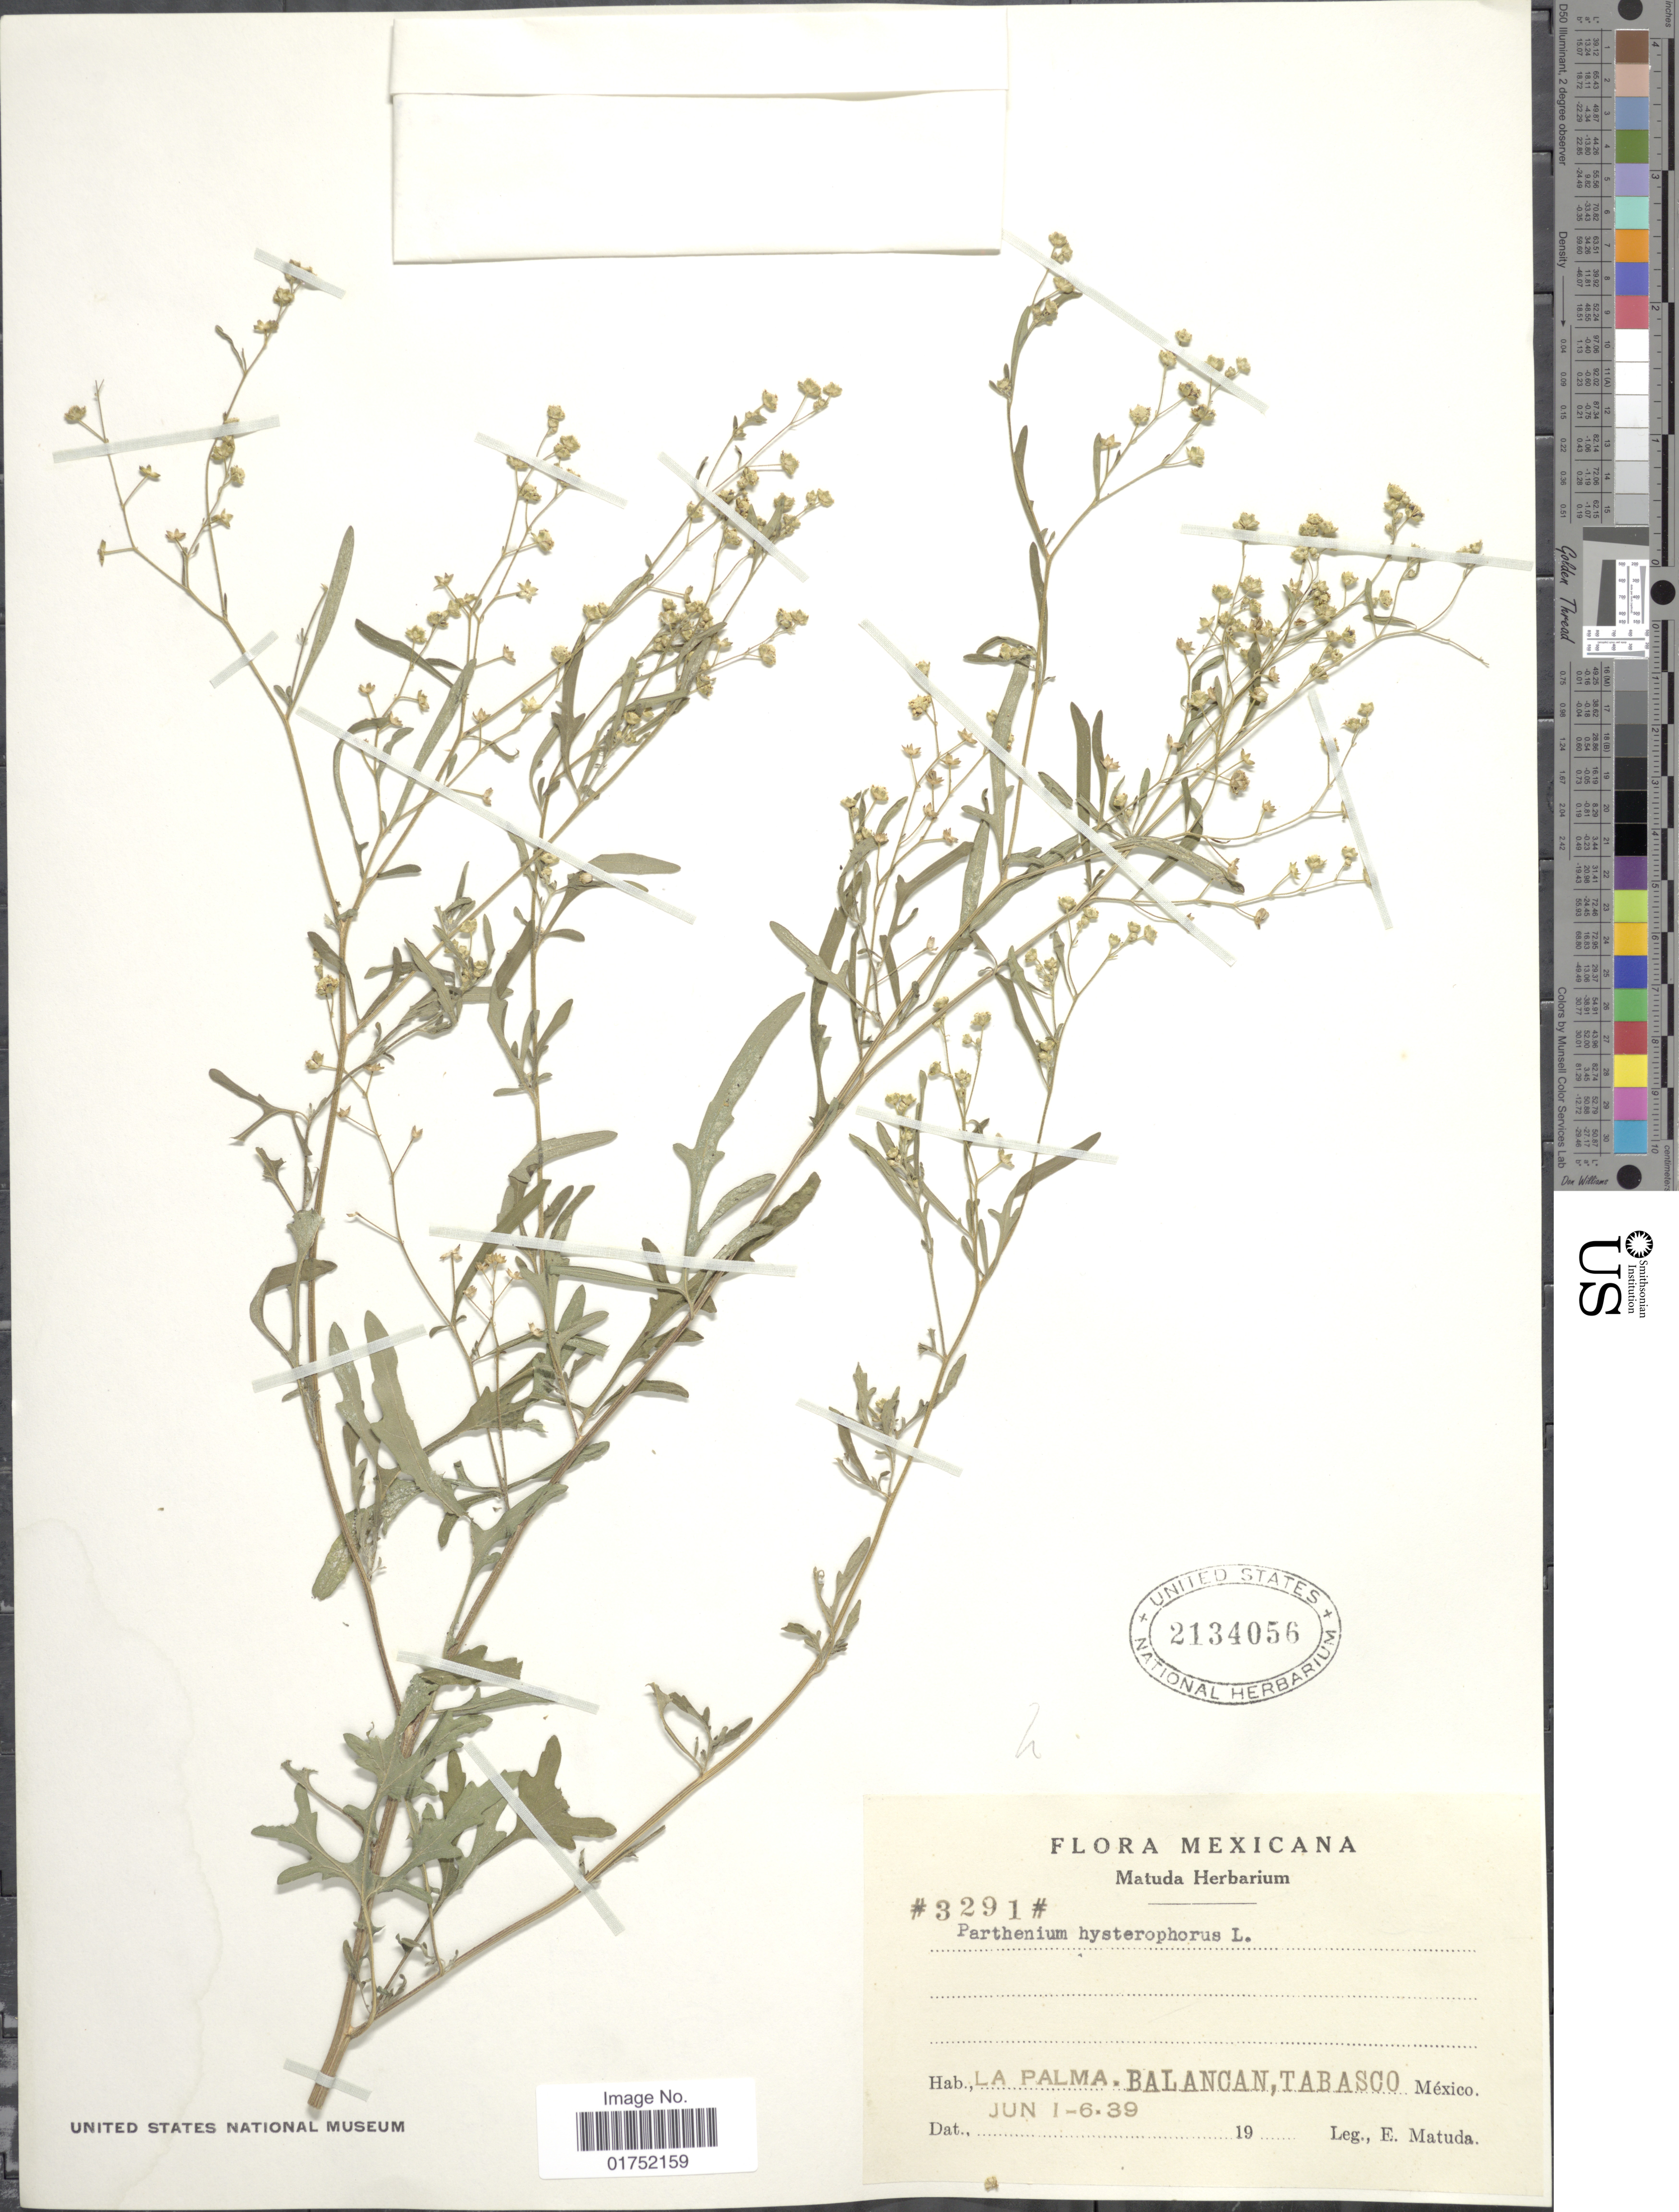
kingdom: Plantae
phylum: Tracheophyta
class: Magnoliopsida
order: Asterales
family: Asteraceae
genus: Parthenium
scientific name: Parthenium hysterophorus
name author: L.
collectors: E. Matuda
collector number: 3291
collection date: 1939-06-01/1939-06-06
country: Mexico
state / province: Tabasco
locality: La Palma, Balancan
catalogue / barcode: US 2134056